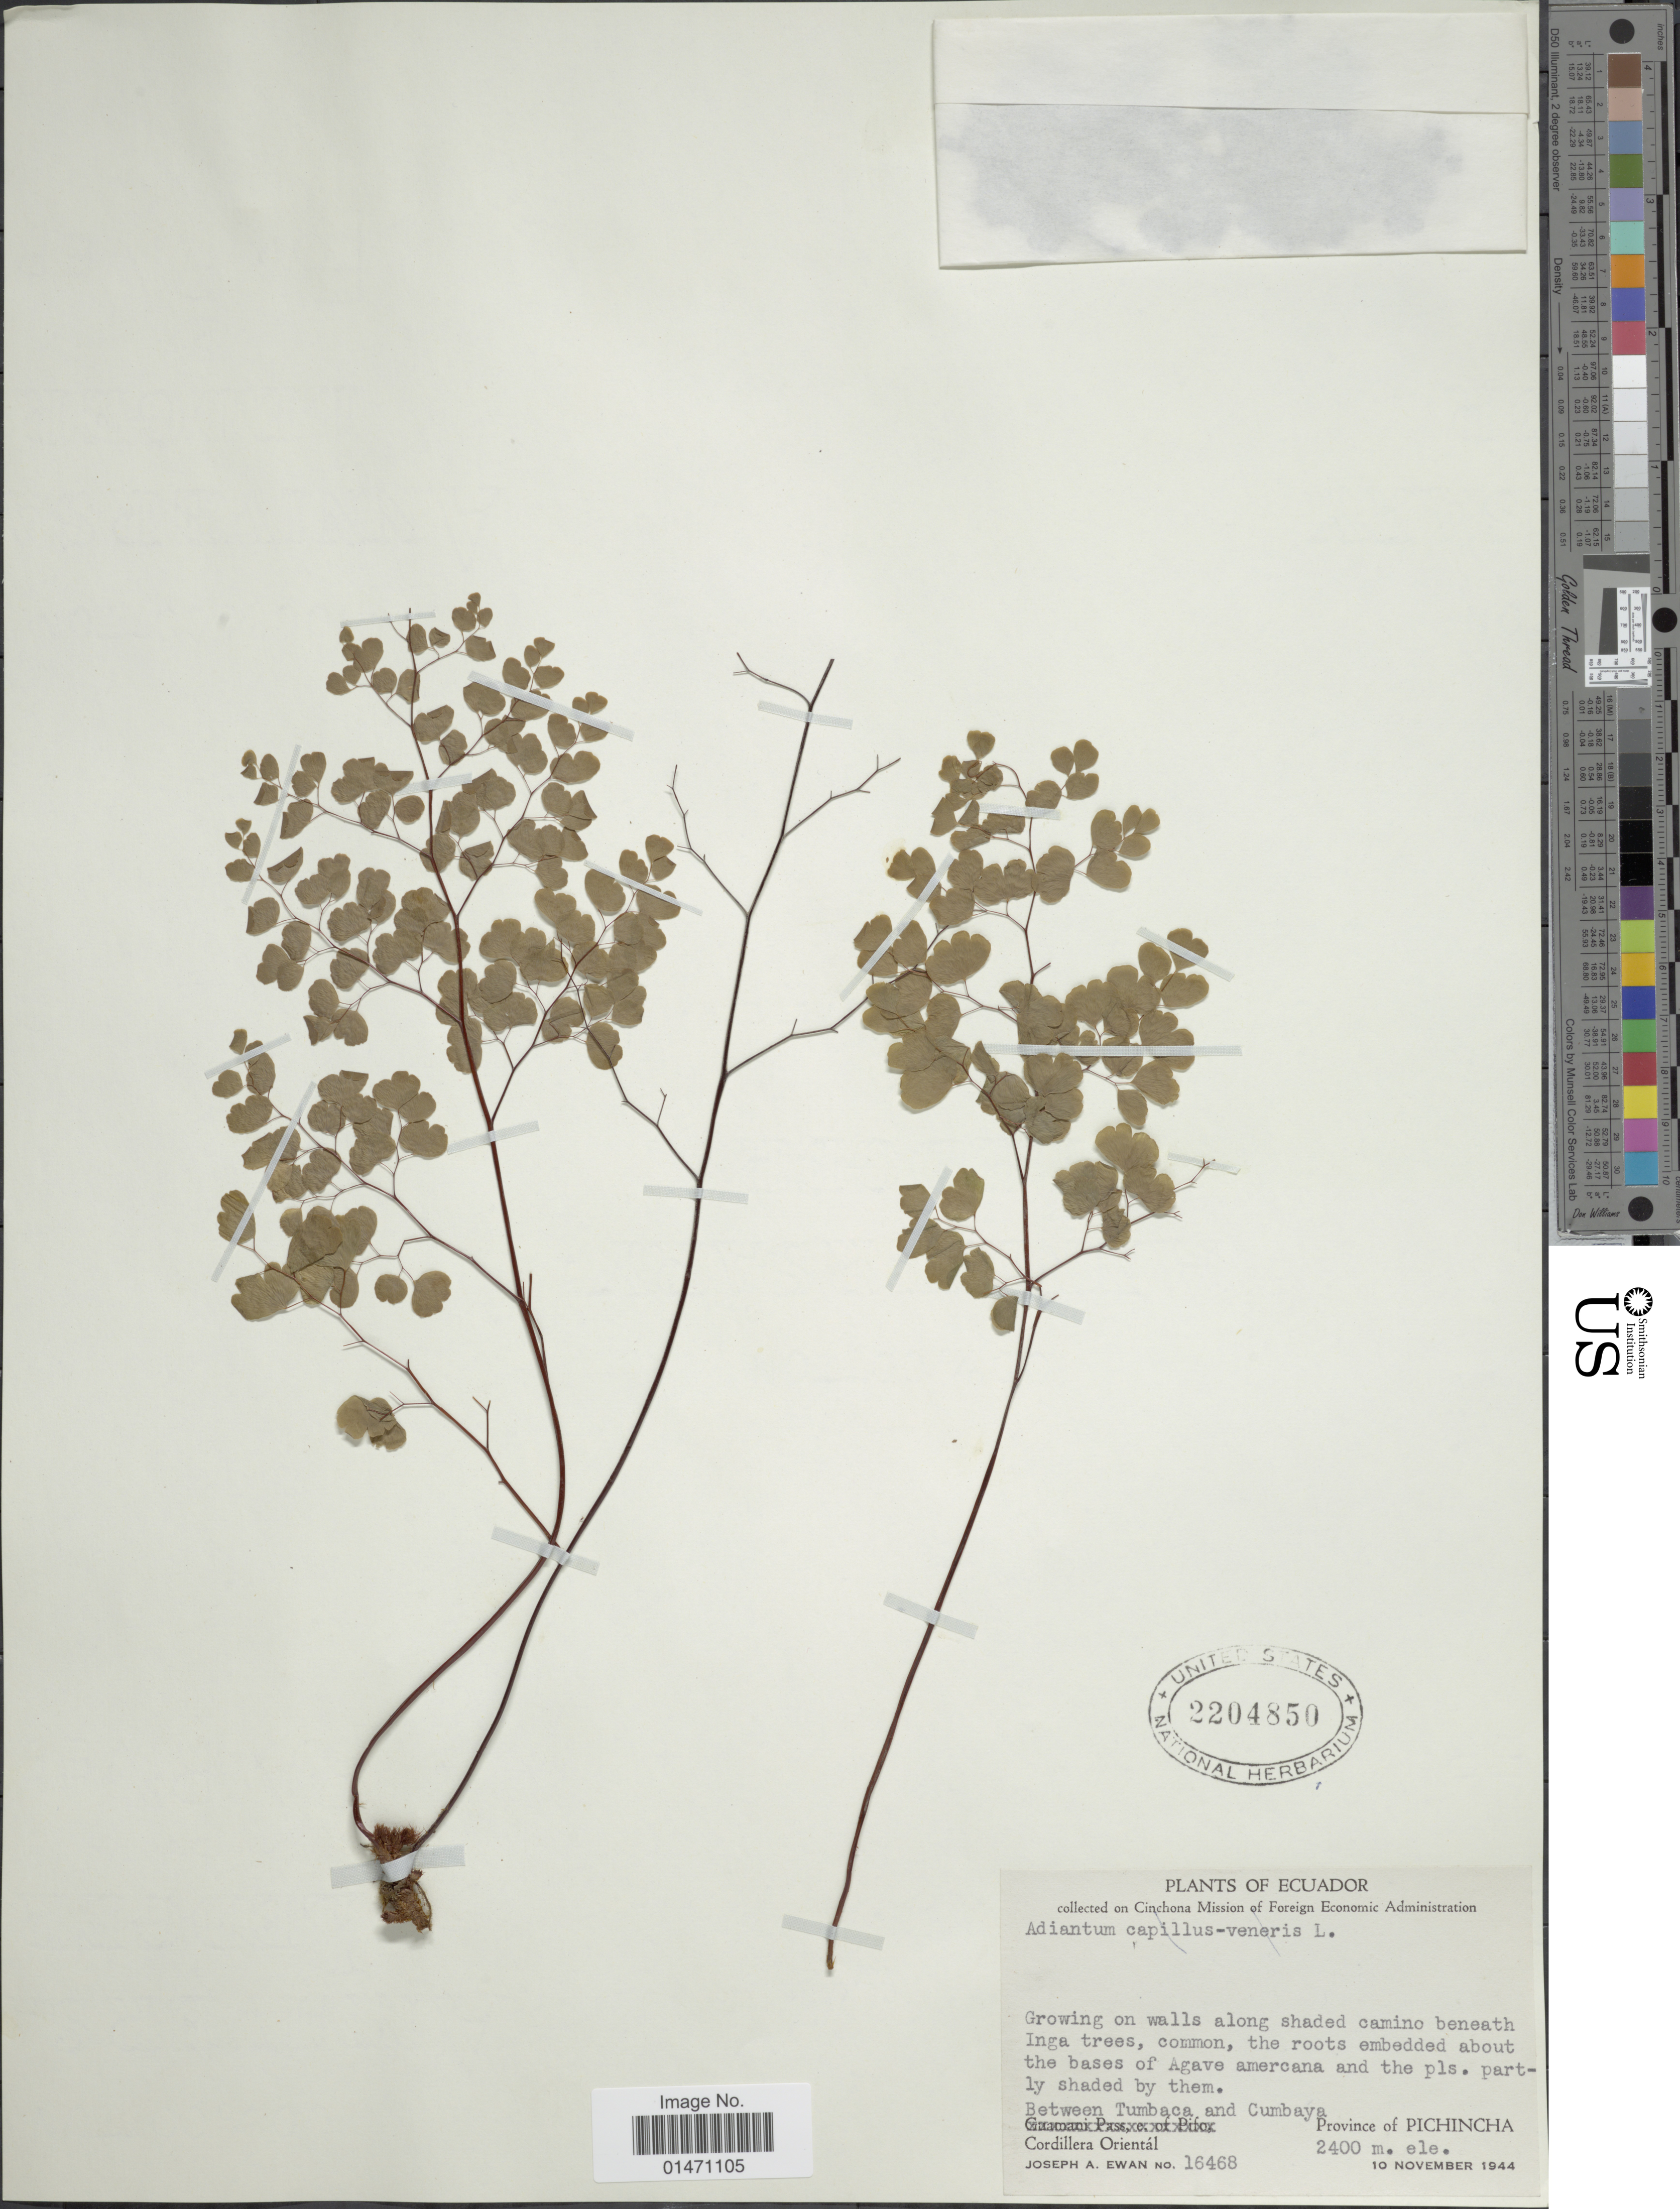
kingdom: Plantae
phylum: Tracheophyta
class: Polypodiopsida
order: Polypodiales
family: Pteridaceae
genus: Adiantum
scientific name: Adiantum poiretii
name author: Wikstr.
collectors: J. A. Ewan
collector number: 16468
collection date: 1944-11-10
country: Ecuador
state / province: Pichincha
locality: Between Tumbaca and Cumbaya, Province of Pichincha, Cordillera Oriental,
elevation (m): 2400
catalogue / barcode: US 2204850